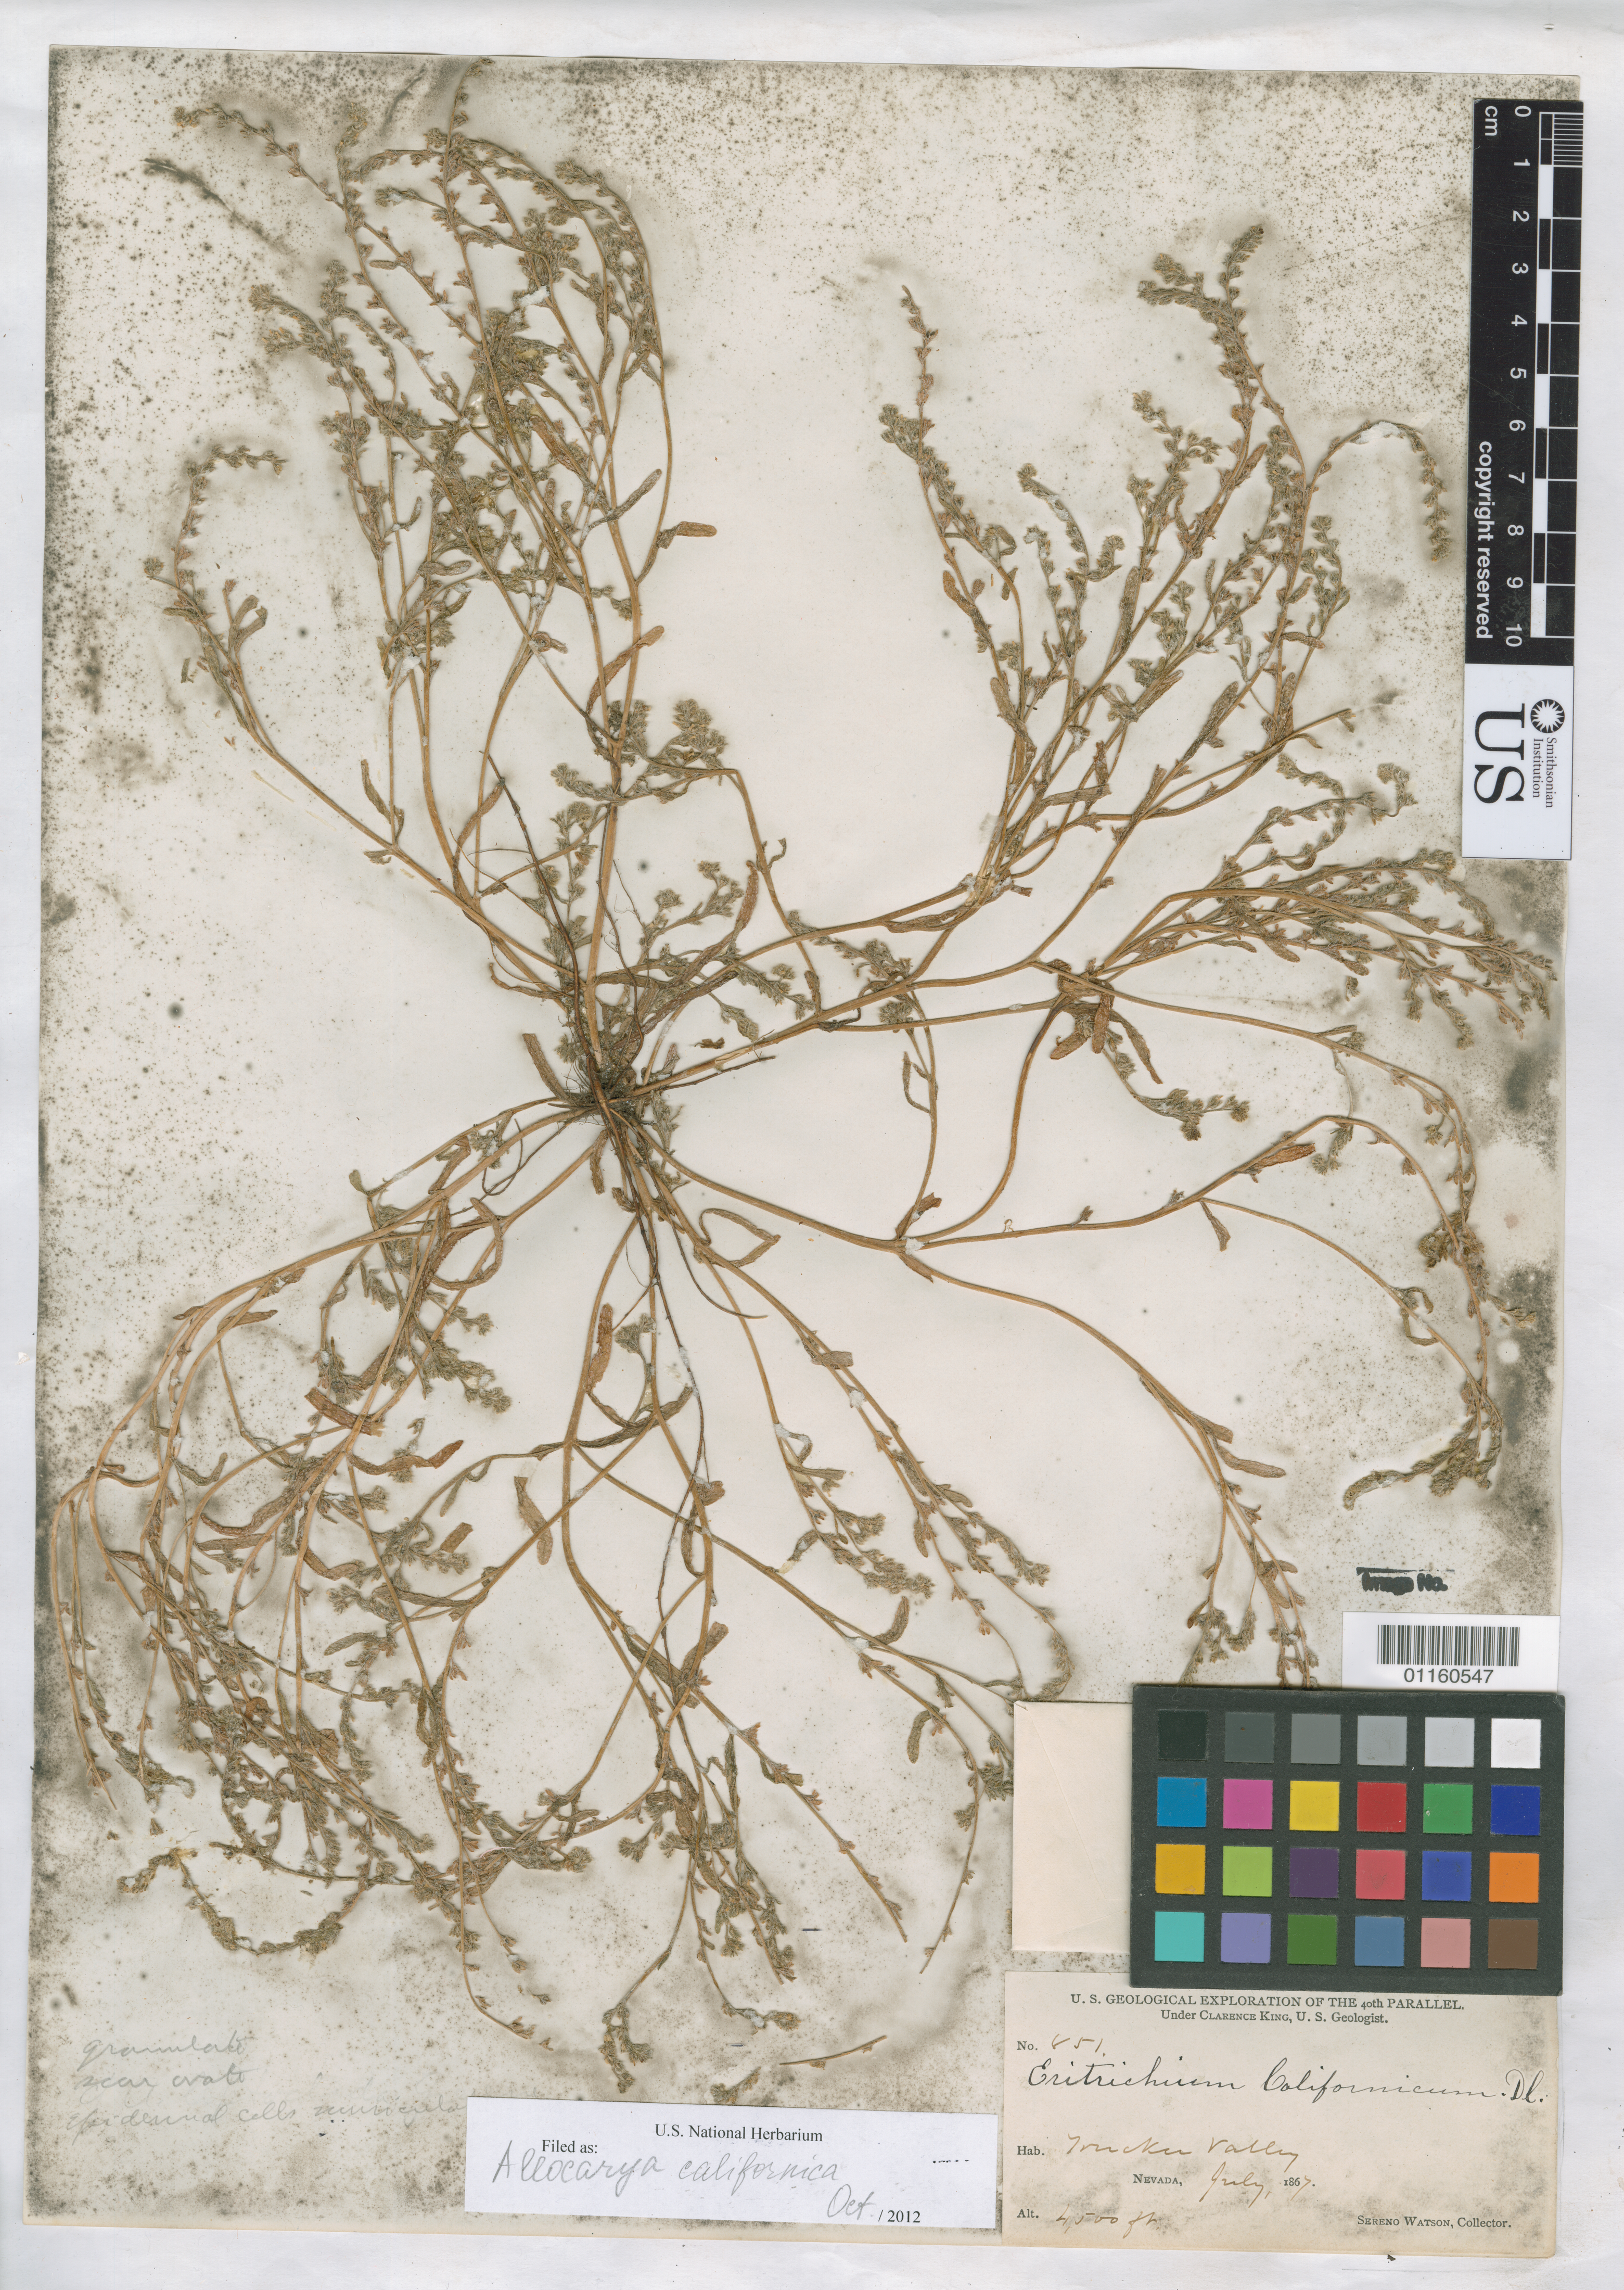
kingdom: Plantae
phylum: Tracheophyta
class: Magnoliopsida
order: Boraginales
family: Boraginaceae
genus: Allocarya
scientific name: Allocarya californica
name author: (Fisch. & C.A. Mey.) Greene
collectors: S. Watson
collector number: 851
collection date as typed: Jul 1867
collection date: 1867-07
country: United States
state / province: Nevada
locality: Truckee Valley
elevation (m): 1372